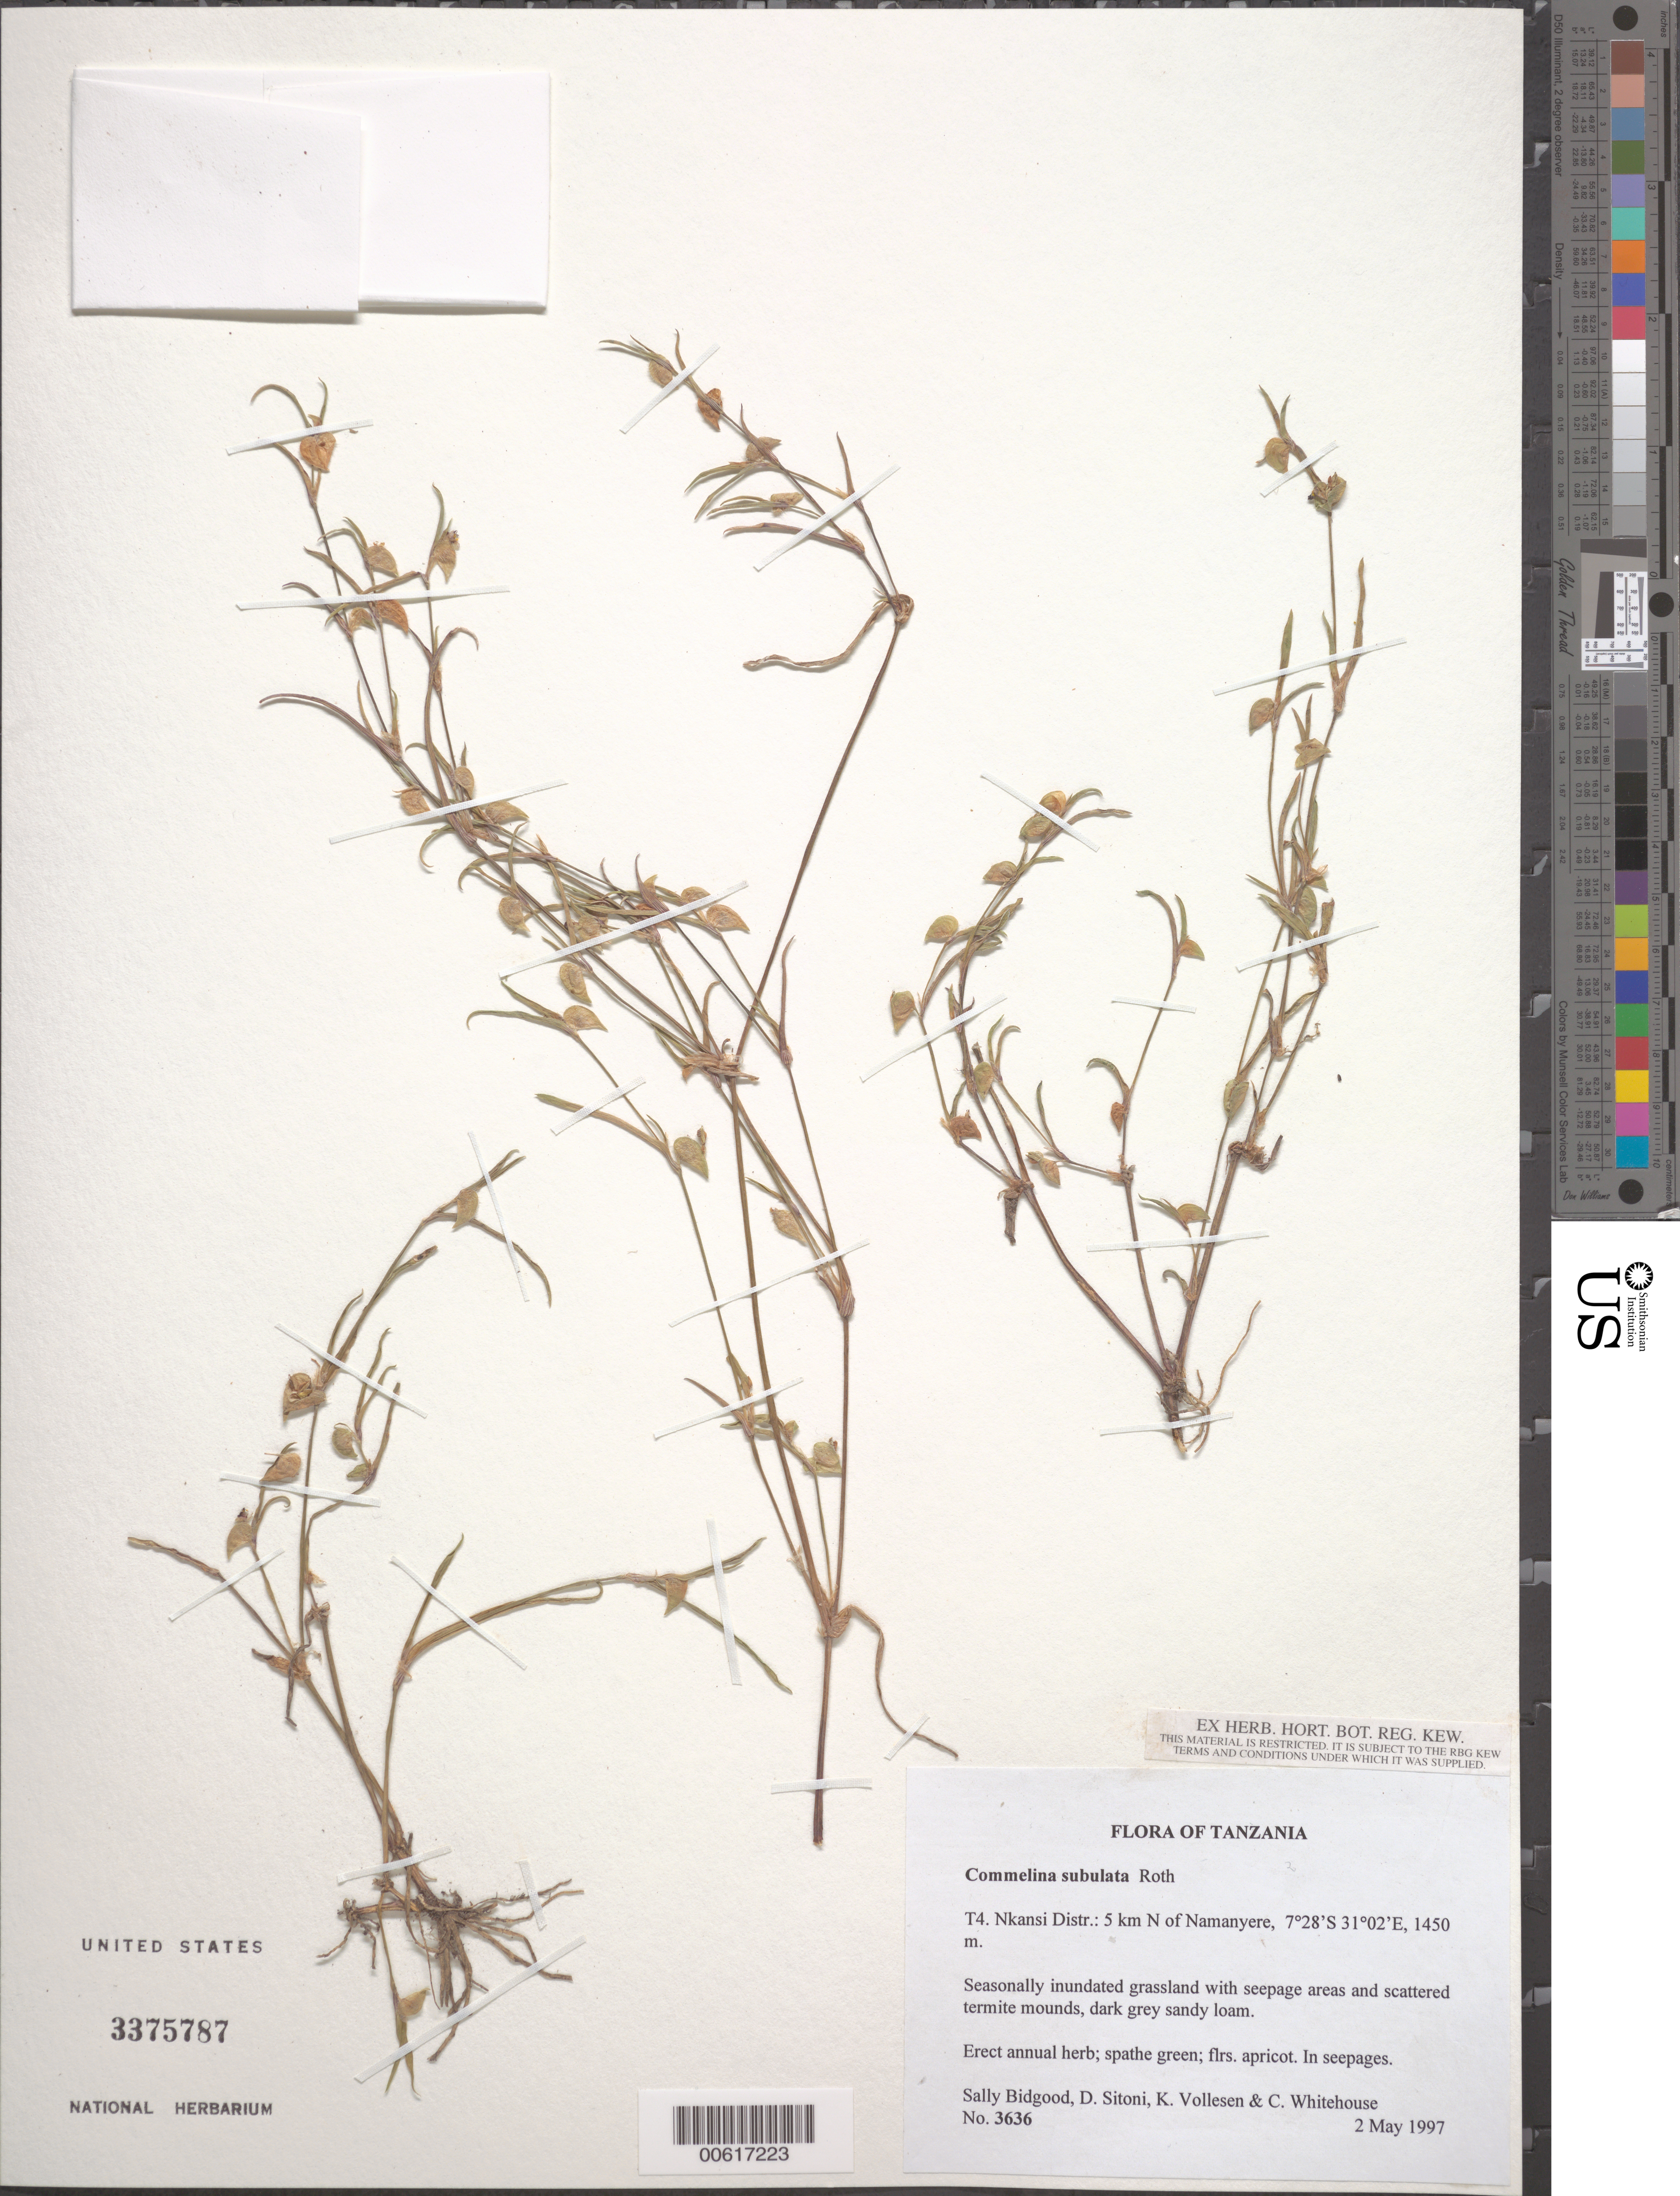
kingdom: Plantae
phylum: Tracheophyta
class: Liliopsida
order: Commelinales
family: Commelinaceae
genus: Commelina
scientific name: Commelina subulata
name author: Roth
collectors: G. Bidgood, D. Sitoni, K. Vollesen & C. Whitehouse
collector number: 3636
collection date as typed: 02 May 1997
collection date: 1997-05-02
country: Tanzania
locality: T4 nkansi dist., namanyere - kipili road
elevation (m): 1450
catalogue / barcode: US 3375787